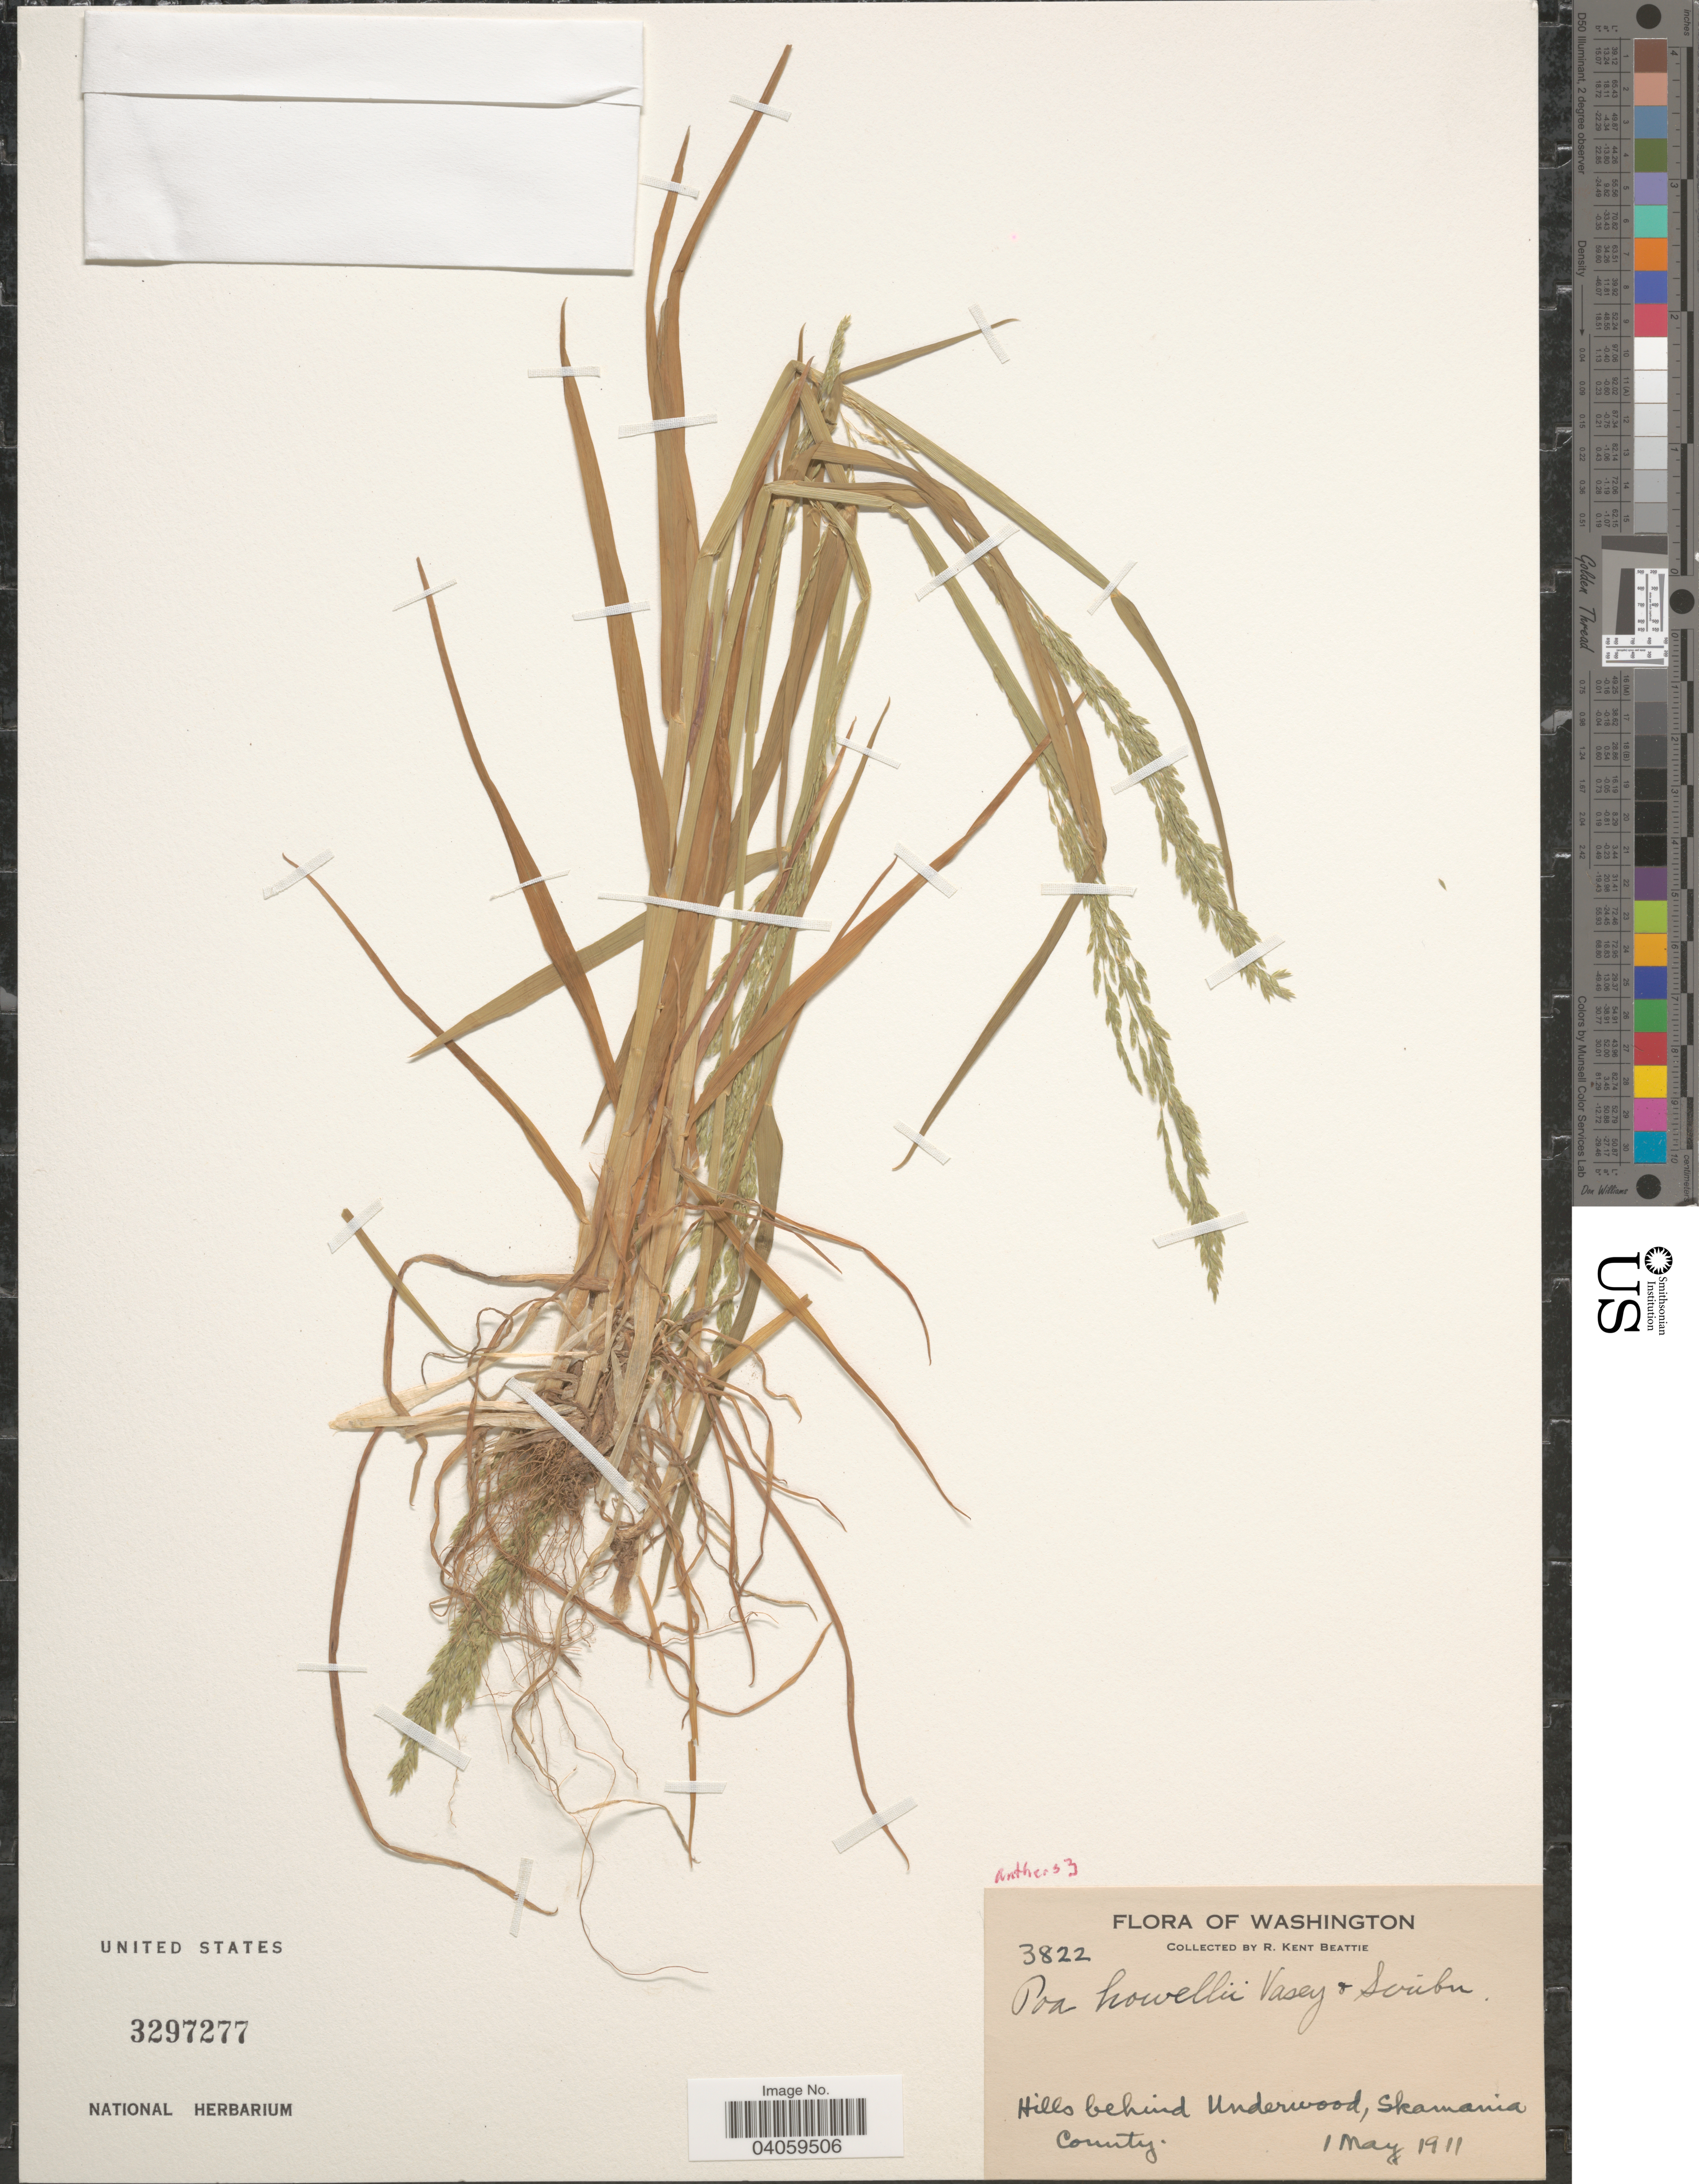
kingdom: Plantae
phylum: Tracheophyta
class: Liliopsida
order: Poales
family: Poaceae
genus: Poa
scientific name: Poa howellii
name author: Vasey & Scribn.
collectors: R. K. Beattie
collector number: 3822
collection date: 1911-05-01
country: United States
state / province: Washington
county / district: Skamania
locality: Hills behind Underwood, Skamania County.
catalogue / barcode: US 3297277